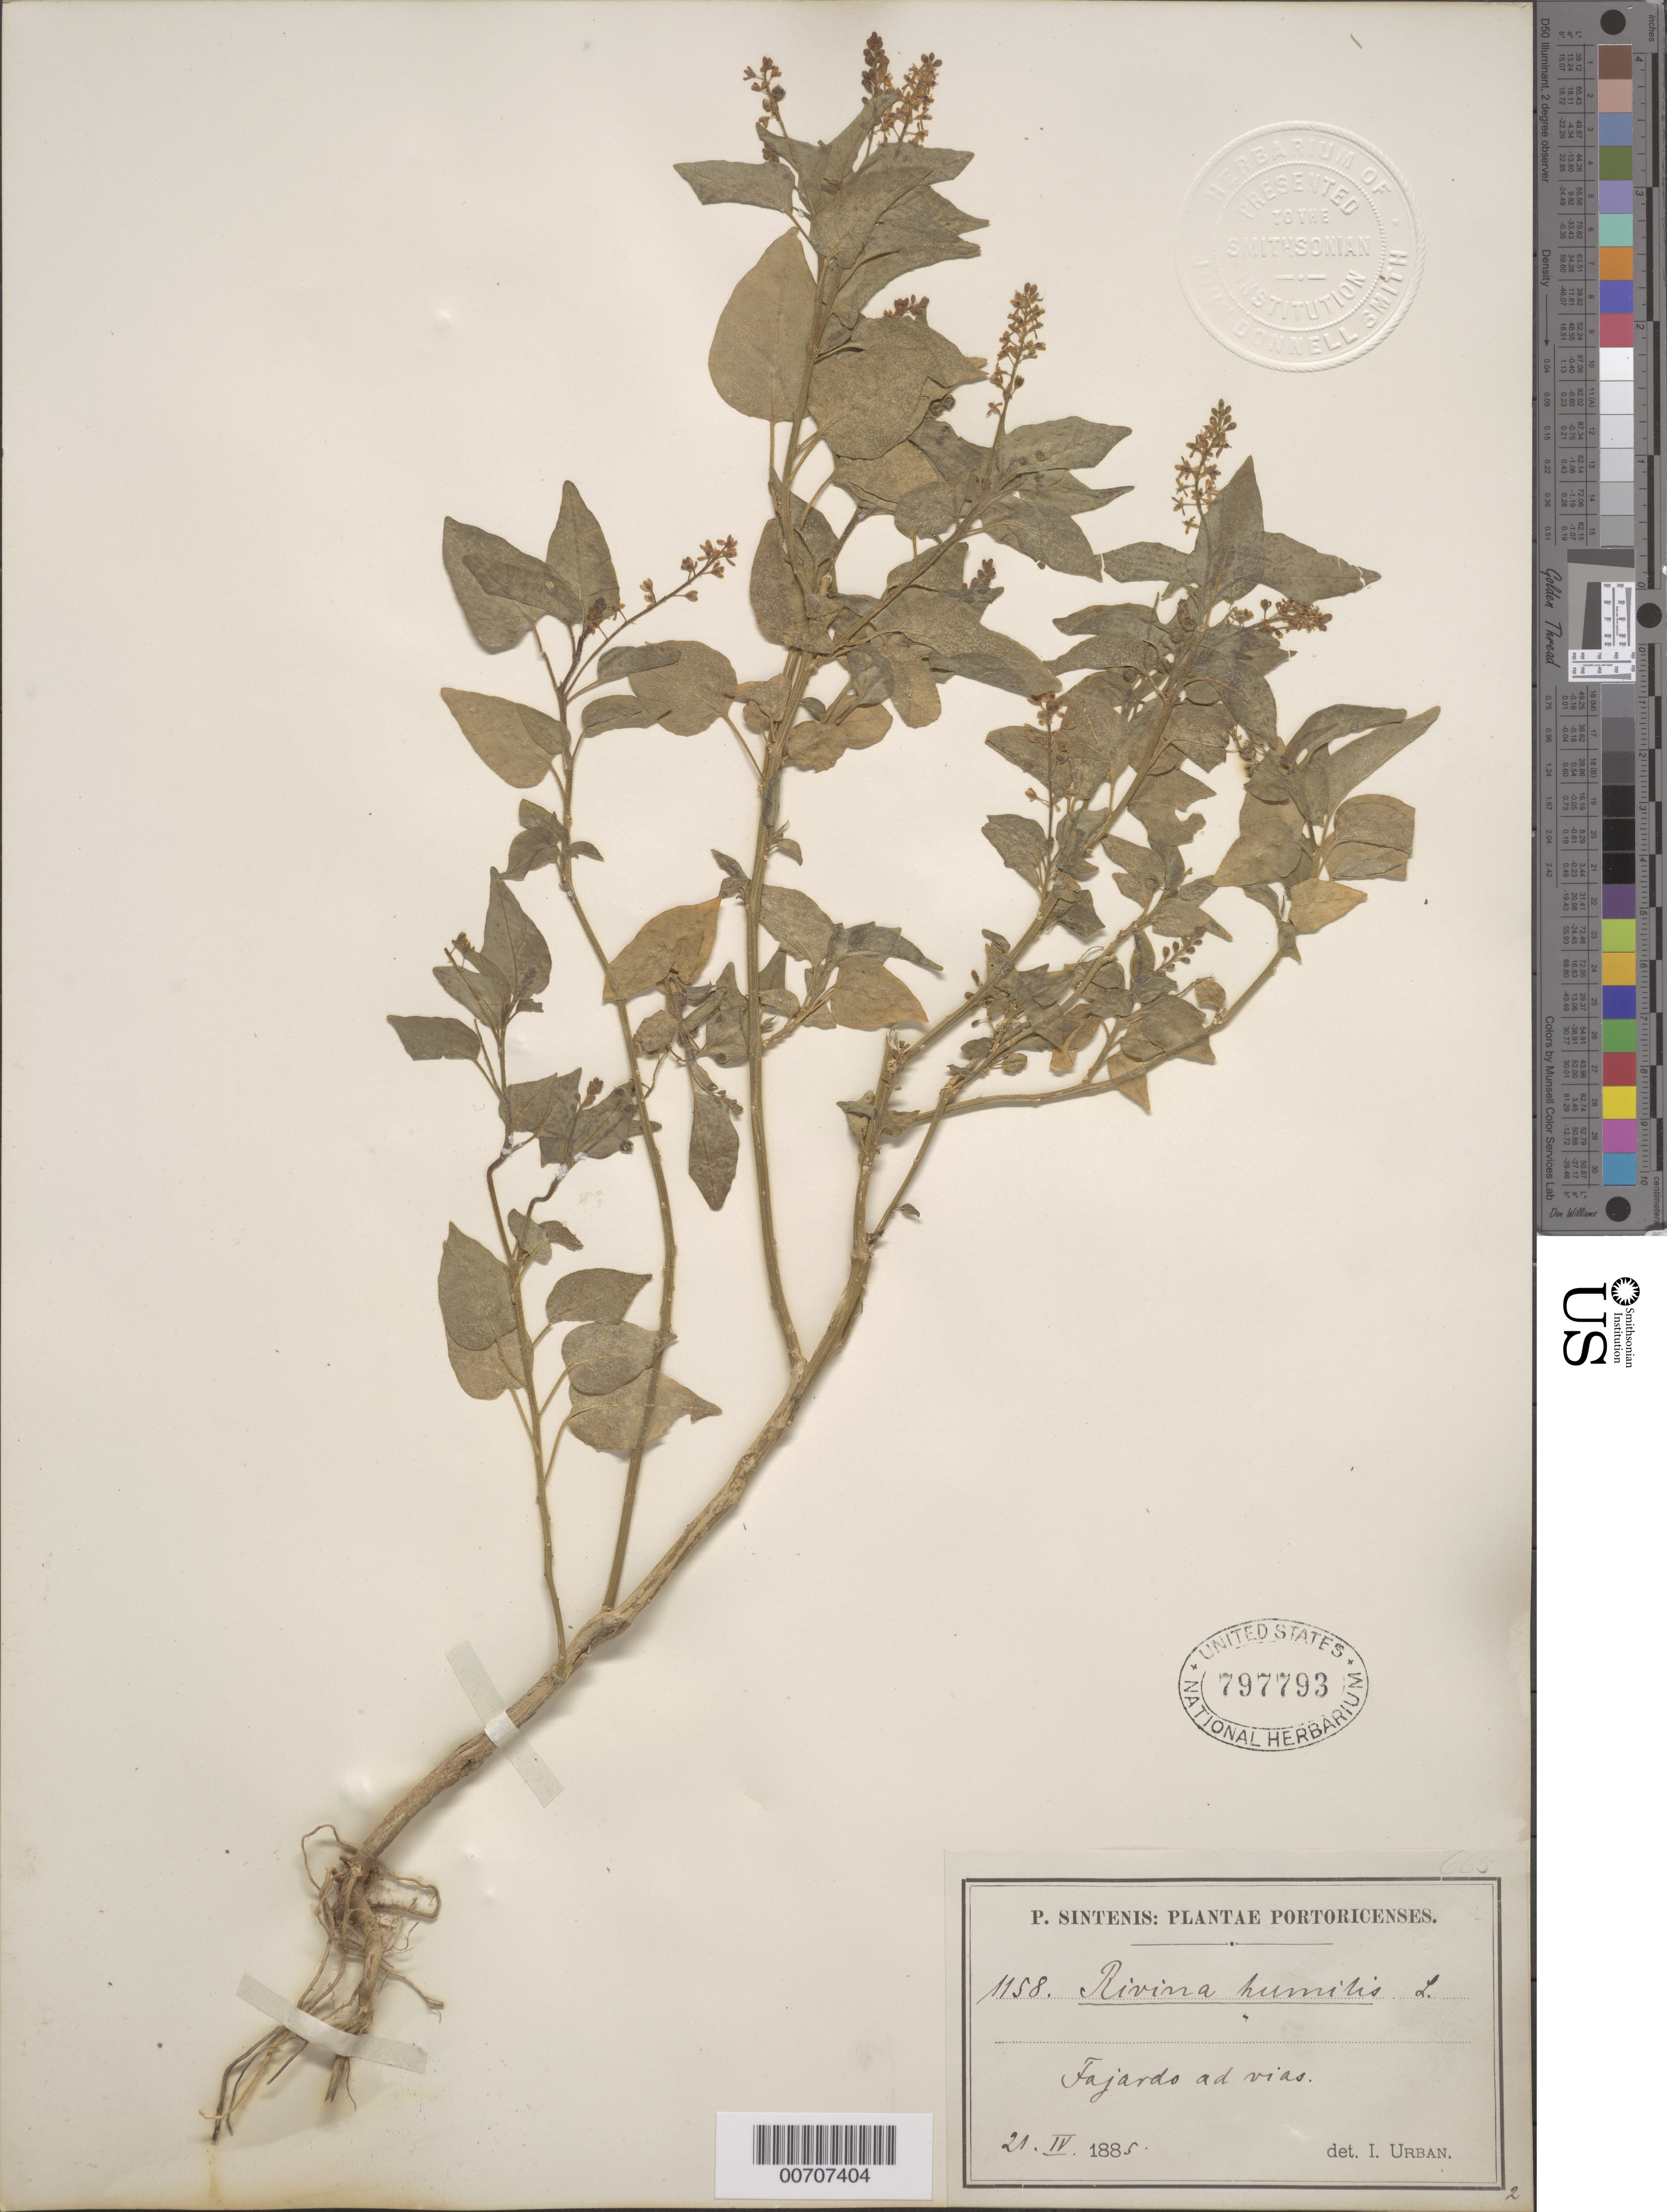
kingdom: Plantae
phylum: Tracheophyta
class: Magnoliopsida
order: Caryophyllales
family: Phytolaccaceae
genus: Rivina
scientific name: Rivina humilis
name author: L.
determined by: Urban, Ignatz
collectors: P. Sintenis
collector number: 1158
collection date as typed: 21 Apr 1885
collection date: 1885-04-21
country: Puerto Rico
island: Greater Antilles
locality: Fajardo ad vias.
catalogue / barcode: US 797793